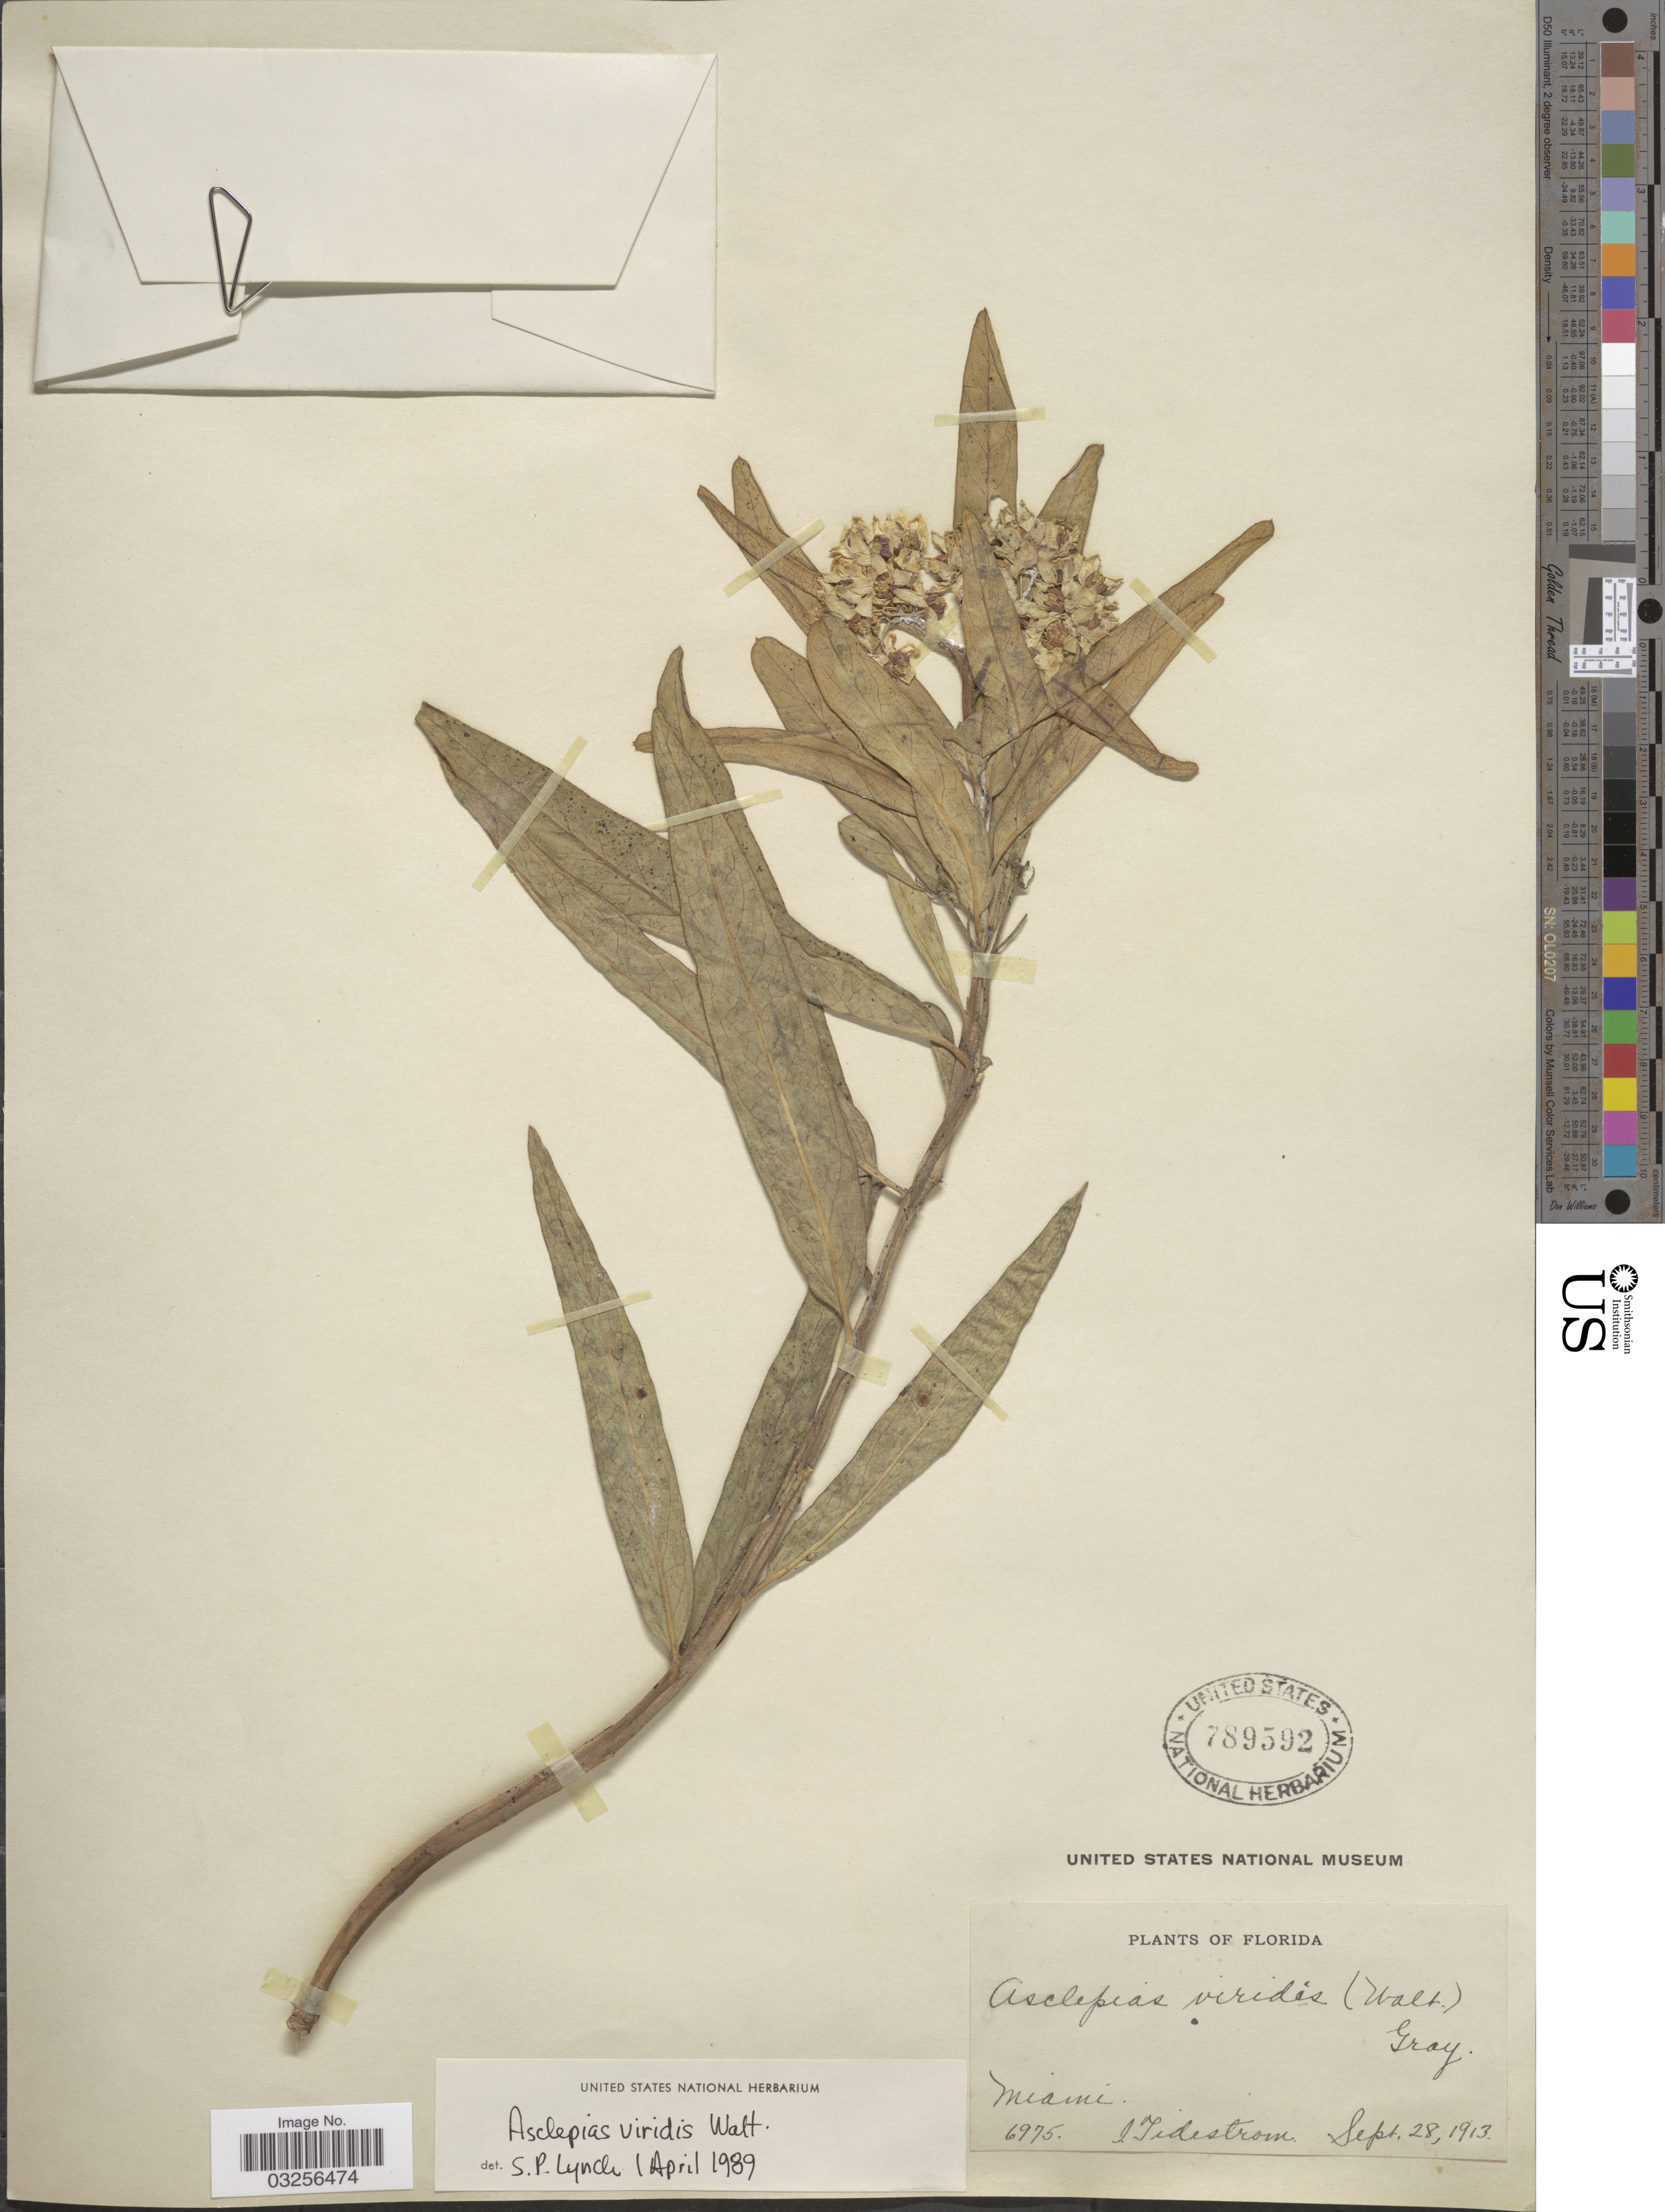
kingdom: Plantae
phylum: Tracheophyta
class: Magnoliopsida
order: Gentianales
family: Apocynaceae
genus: Asclepias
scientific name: Asclepias viridis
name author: Walter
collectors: J. Tidestrom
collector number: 6975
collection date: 1913-09-28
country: United States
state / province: Florida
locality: Miami.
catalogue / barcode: US 789592